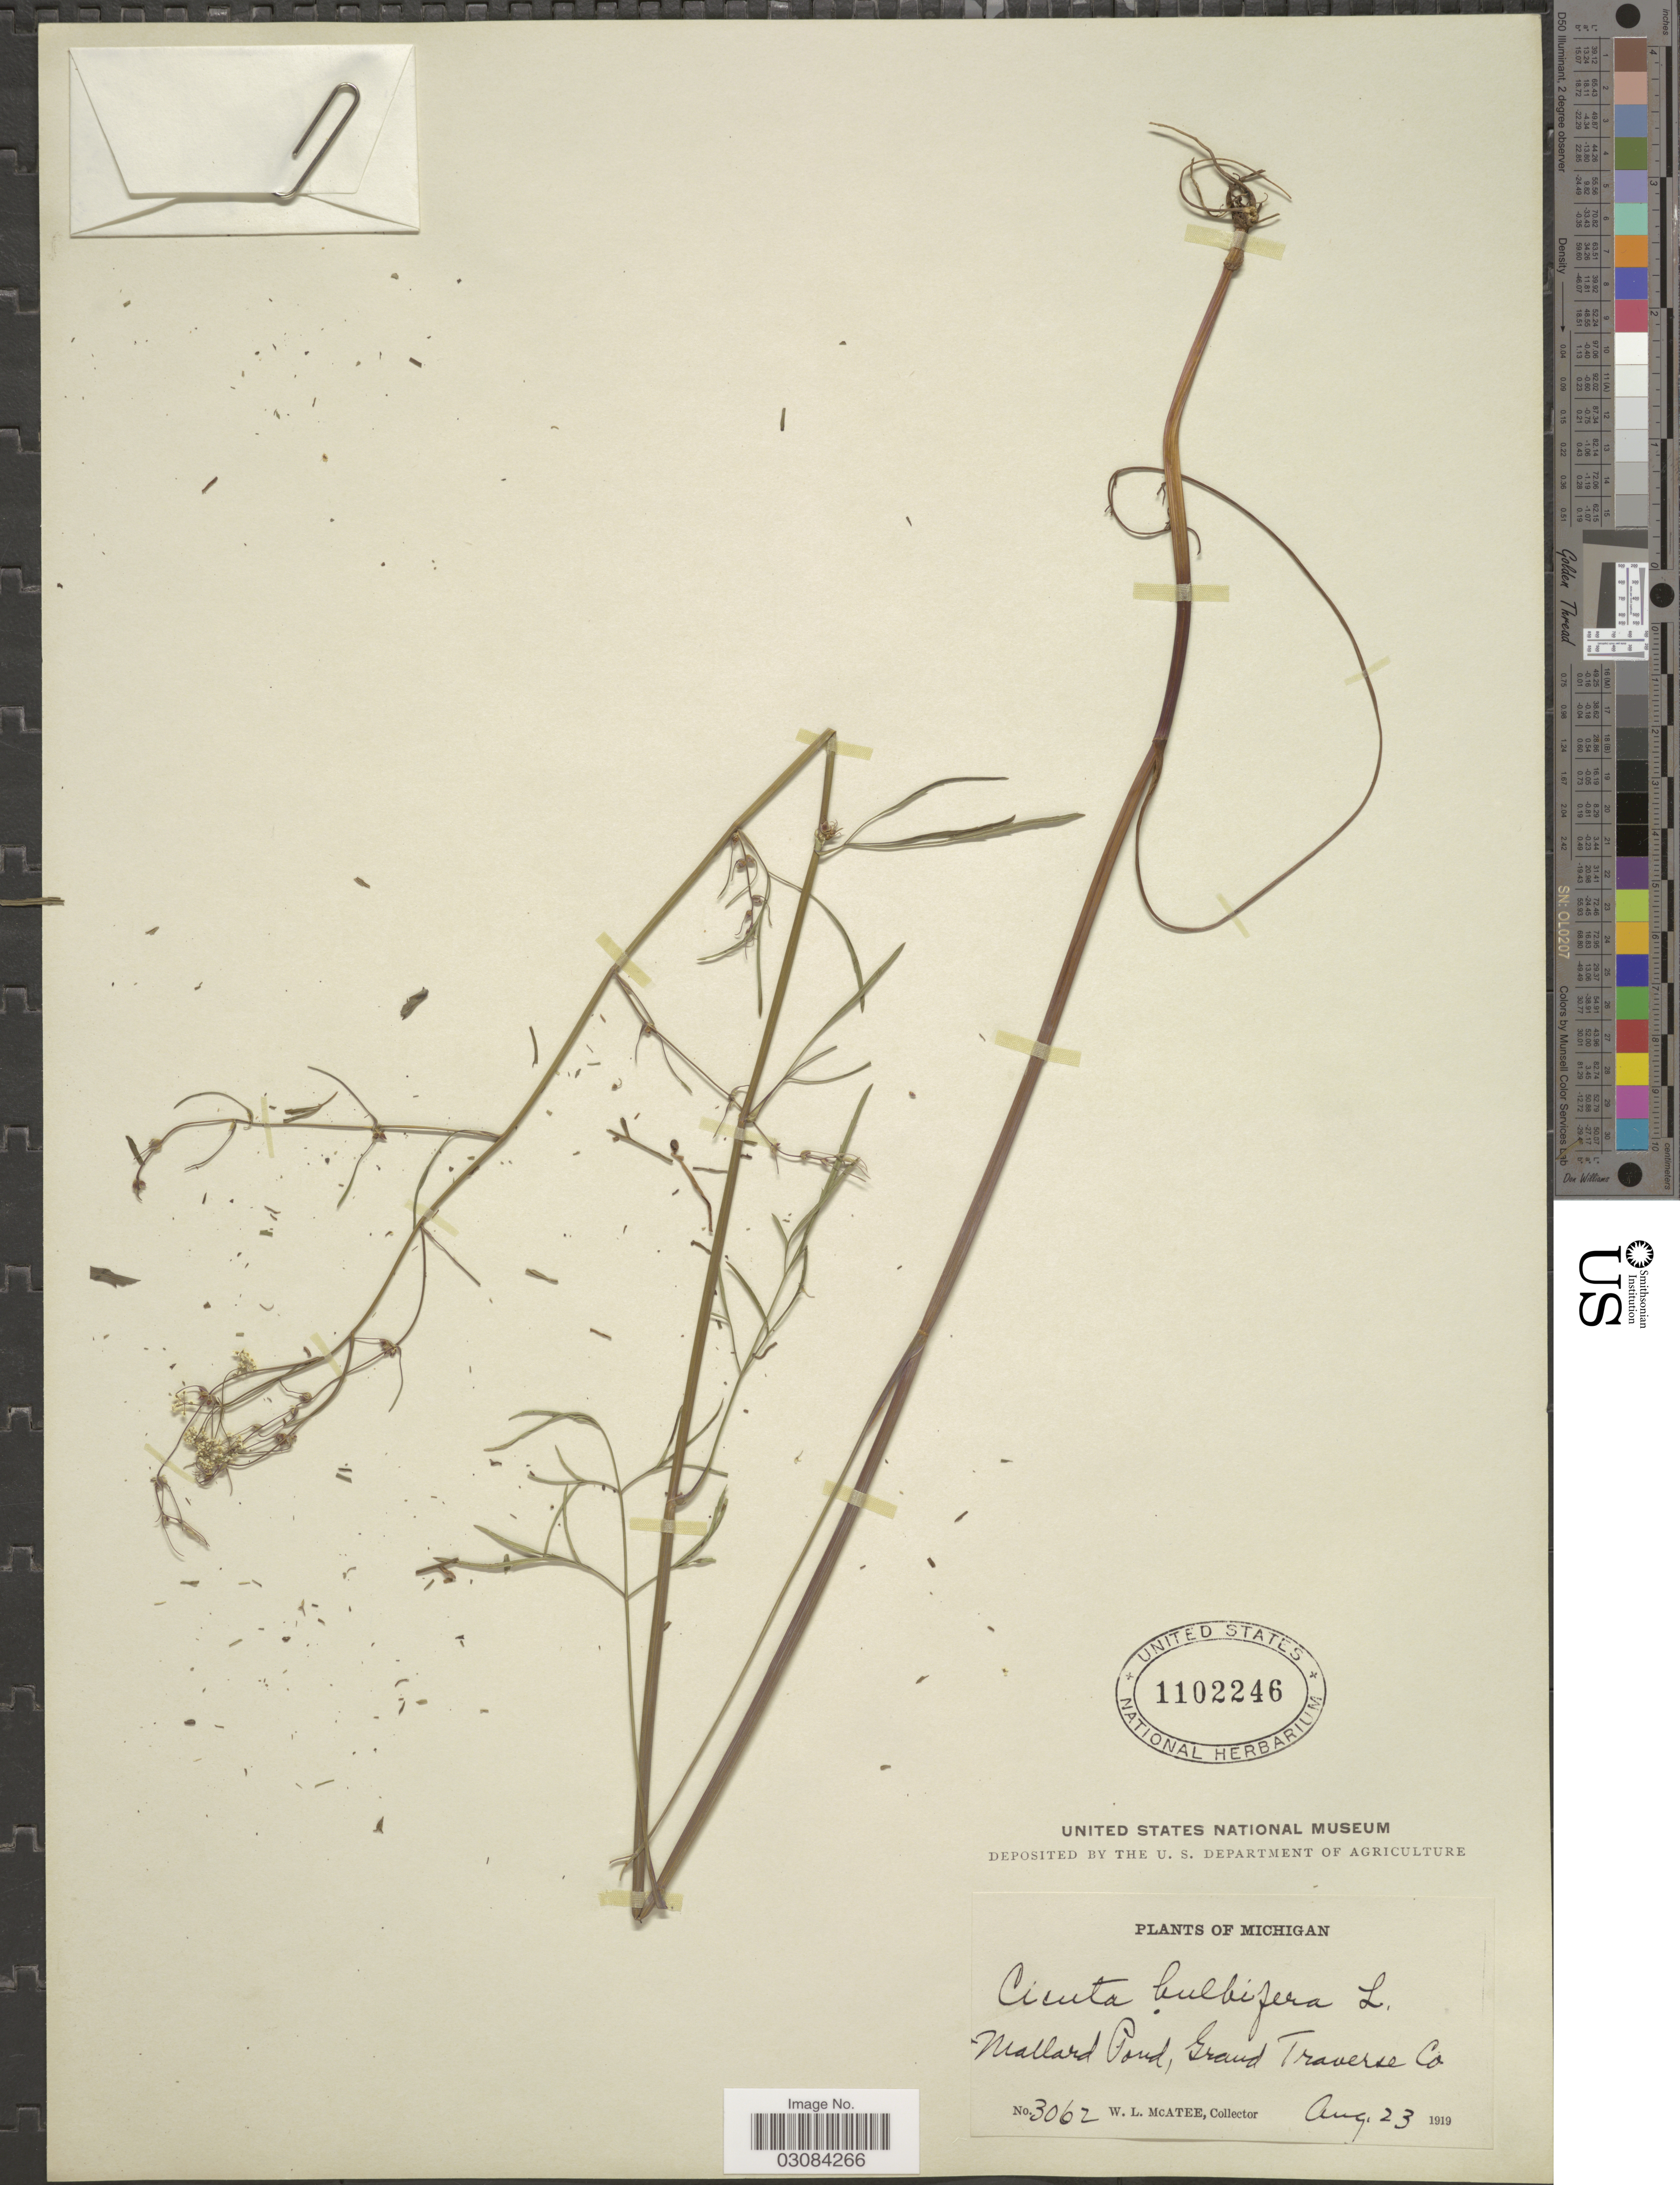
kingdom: Plantae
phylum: Tracheophyta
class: Magnoliopsida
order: Apiales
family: Apiaceae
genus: Cicuta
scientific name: Cicuta bulbifera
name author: L.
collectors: W. McAtee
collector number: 3062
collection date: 1919-08-23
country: United States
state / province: Michigan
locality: Mallard Pond, Grand Traverse Co.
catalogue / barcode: US 1102246